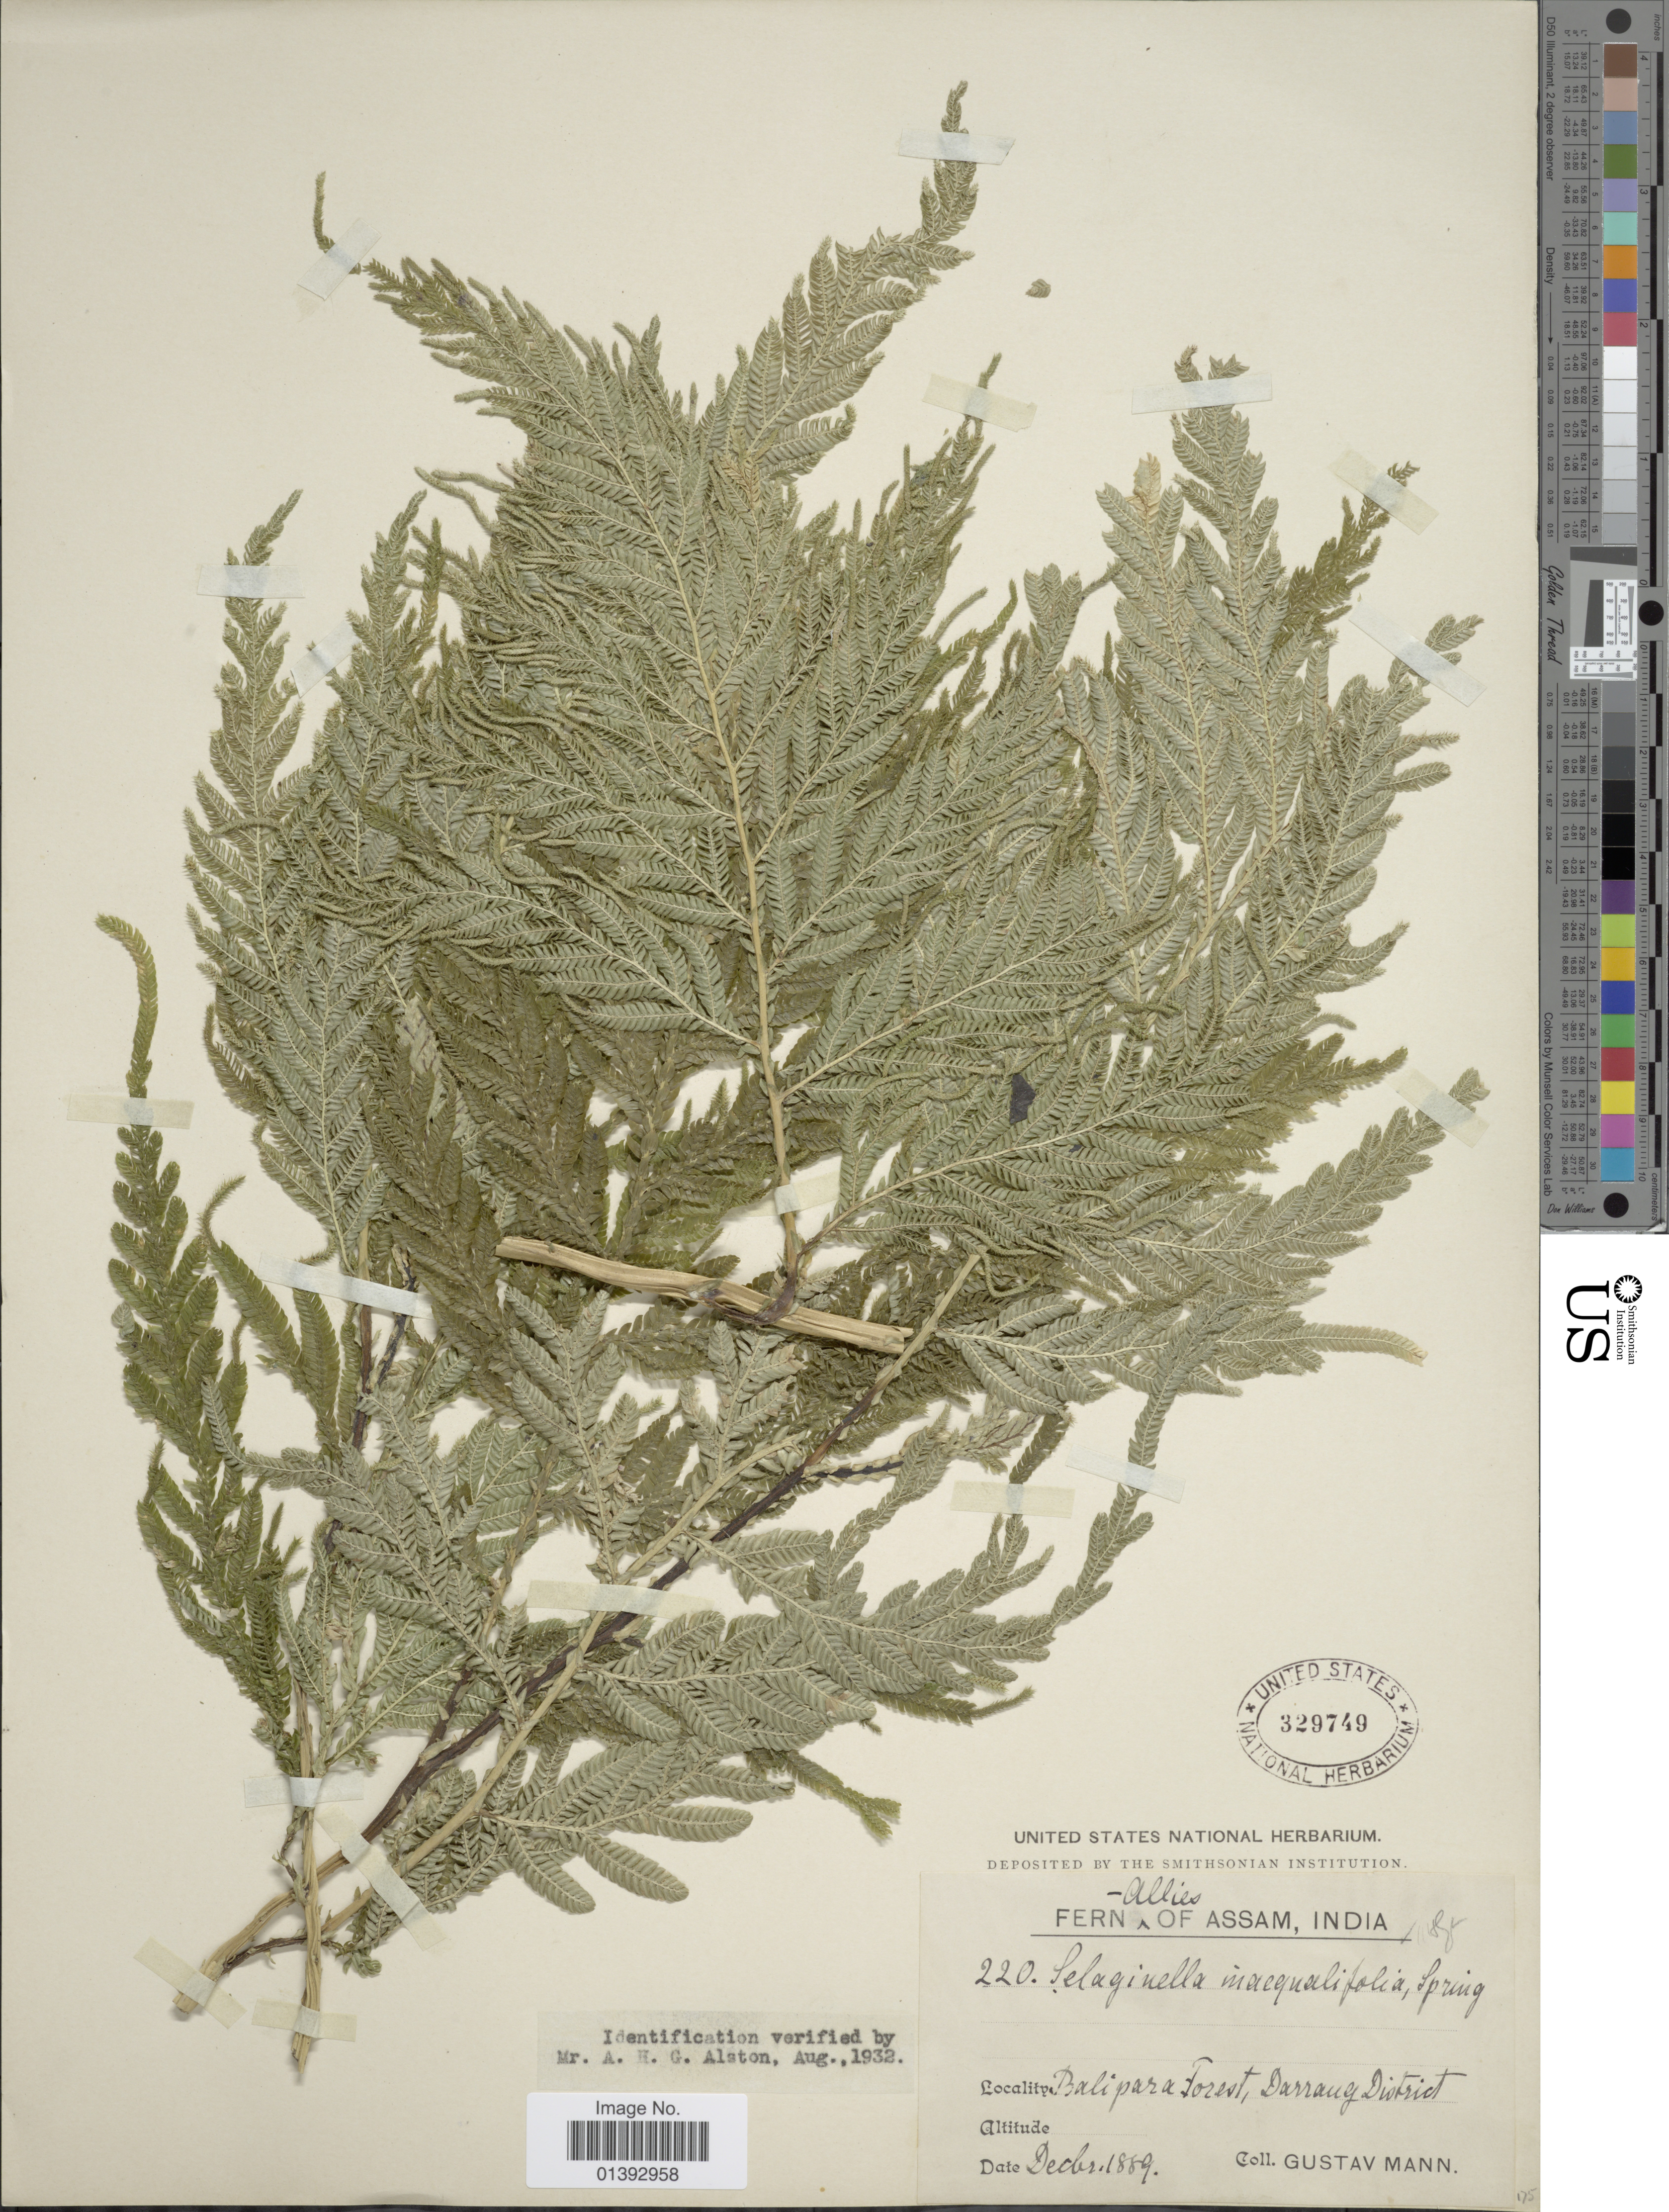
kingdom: Plantae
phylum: Tracheophyta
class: Lycopodiopsida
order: Selaginellales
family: Selaginellaceae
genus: Selaginella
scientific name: Selaginella inaequalifolia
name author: (Hook. & Grev.) Spring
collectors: G. Mann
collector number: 220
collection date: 1889-12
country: India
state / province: Assam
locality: Balipara Forest, Darraug District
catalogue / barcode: US 329749